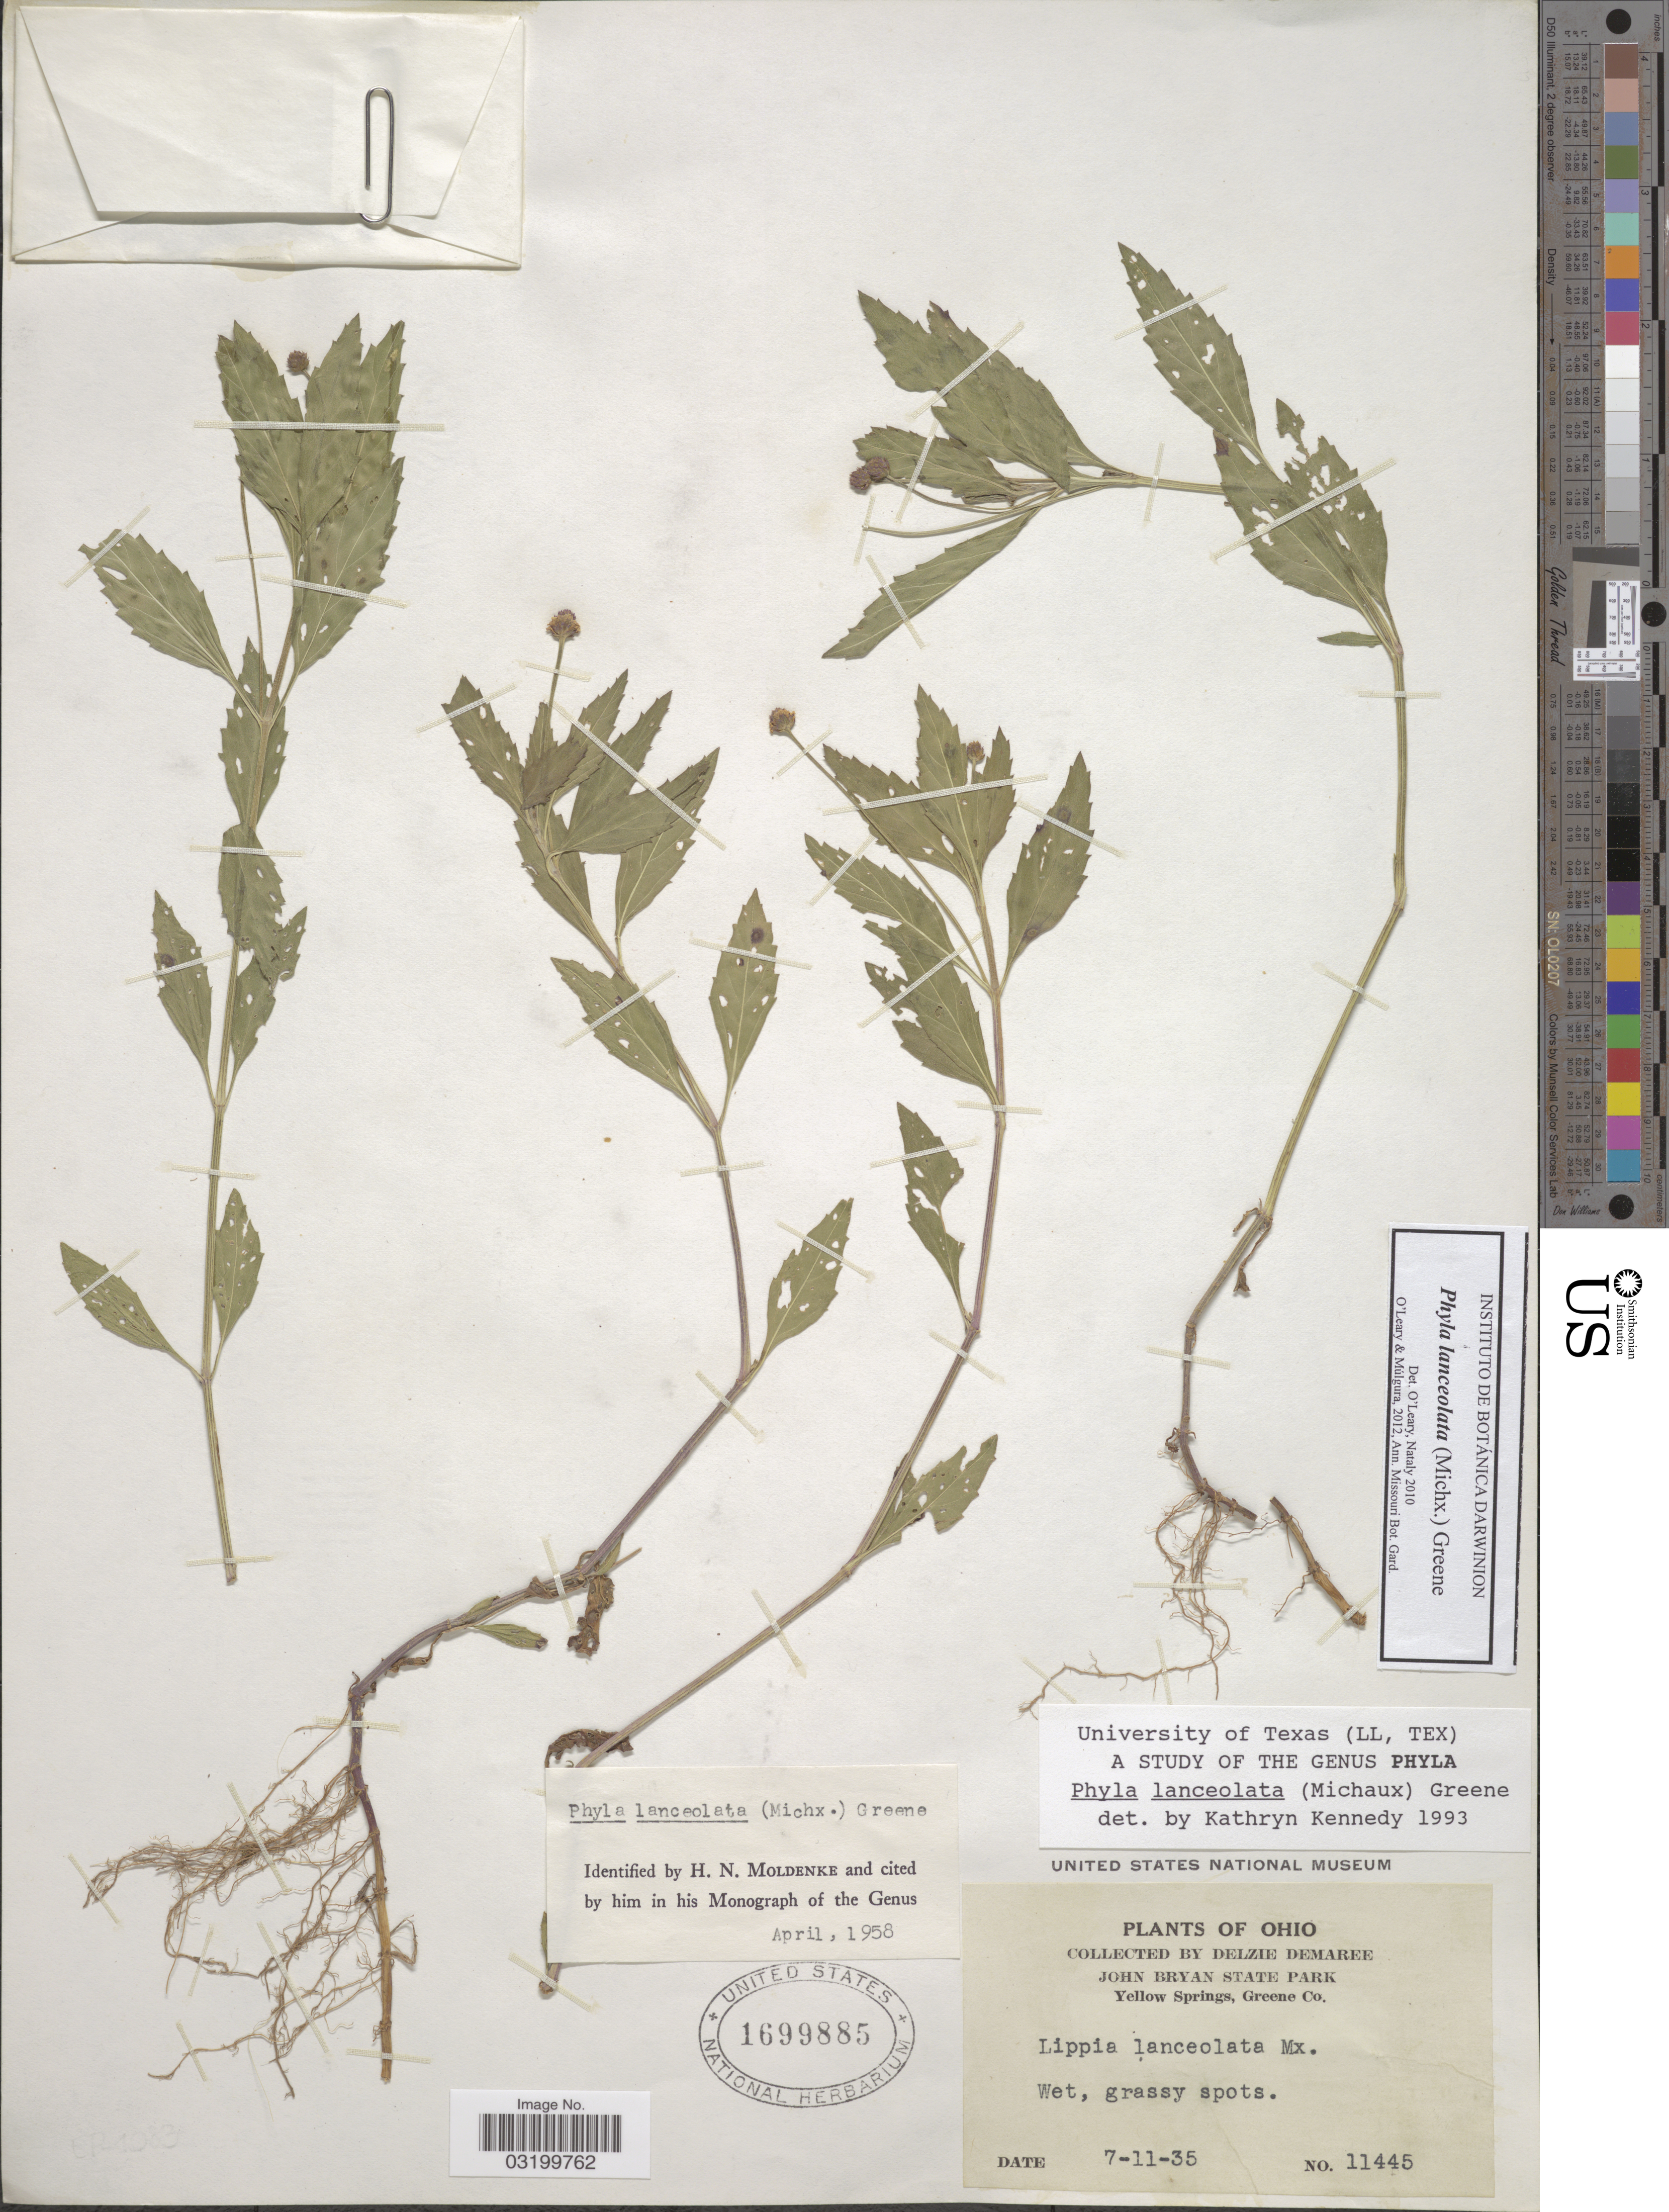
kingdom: Plantae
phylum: Tracheophyta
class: Magnoliopsida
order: Lamiales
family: Verbenaceae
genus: Phyla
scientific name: Phyla lanceolata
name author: (Michx.) Greene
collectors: D. Demaree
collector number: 11445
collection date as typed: Transcribed d/m/y: 11/7/35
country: United States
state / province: Ohio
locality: John Bryan State Park. Yellow Springs, Greene Co.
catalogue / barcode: US 1699885